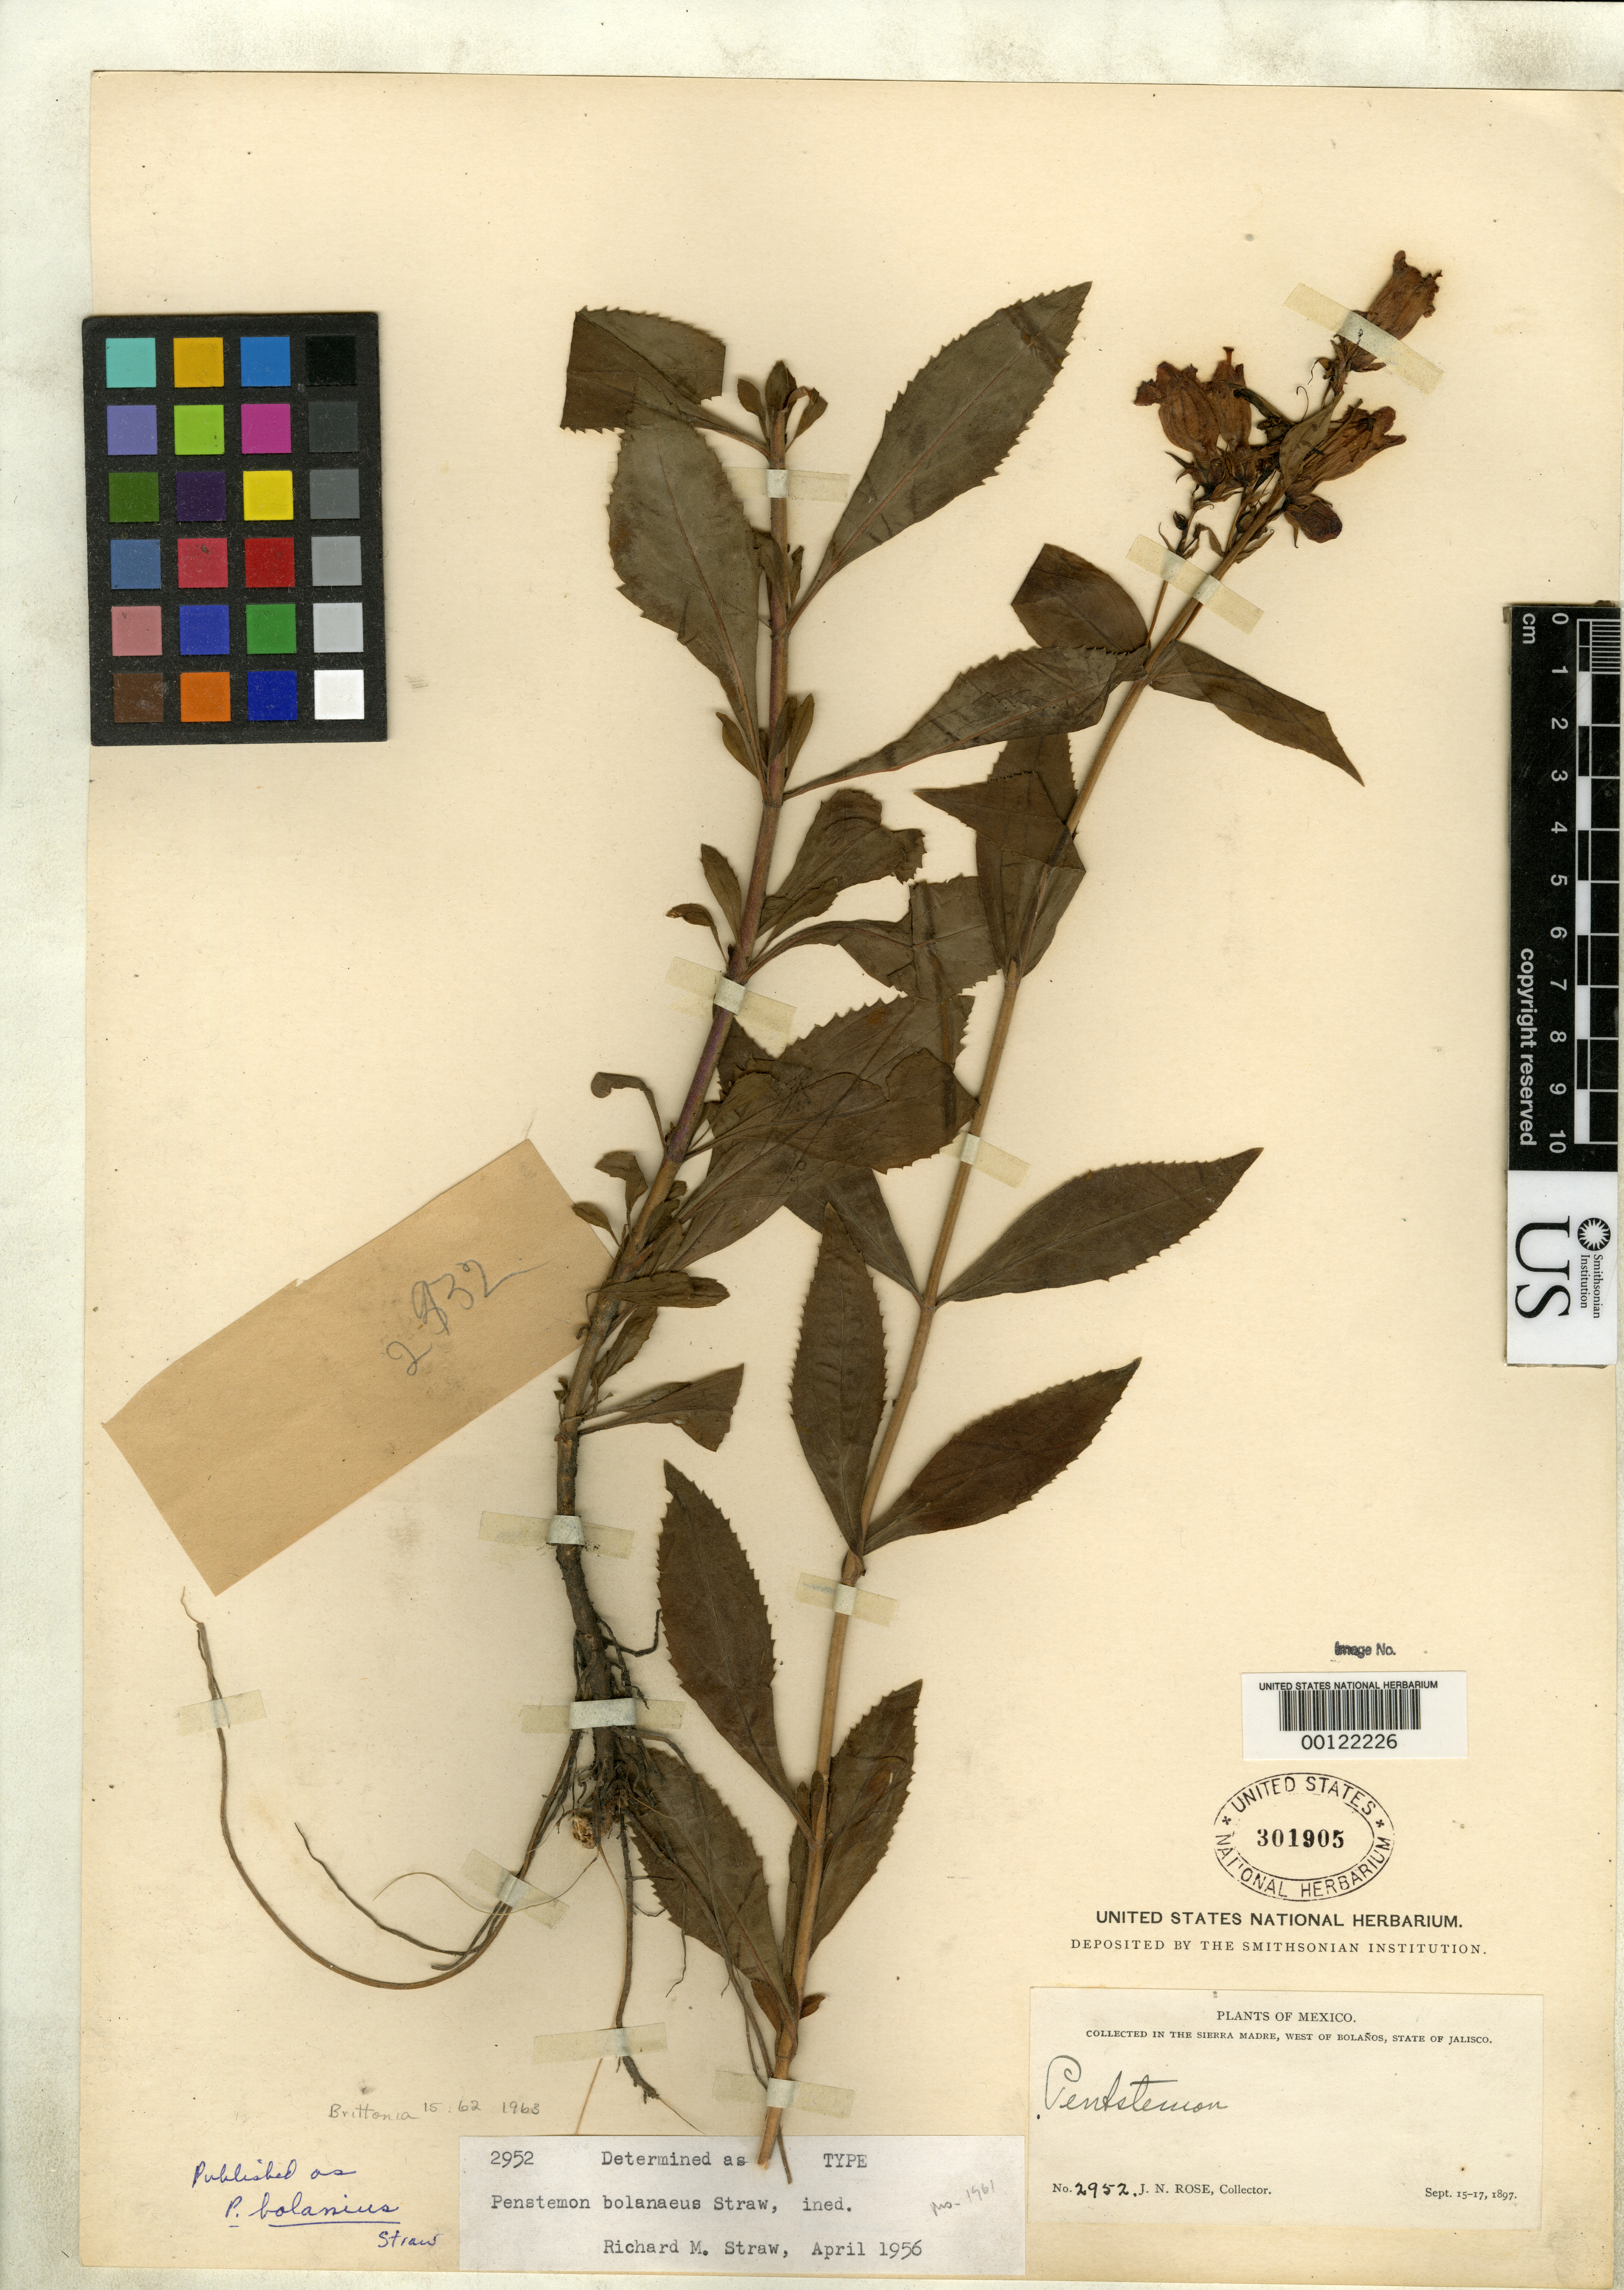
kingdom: Plantae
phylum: Tracheophyta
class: Magnoliopsida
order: Lamiales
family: Plantaginaceae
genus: Penstemon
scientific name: Penstemon bolanius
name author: Straw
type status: Holotype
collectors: J. N. Rose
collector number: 2952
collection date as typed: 15 Sep 1897 to 17 Sep 1897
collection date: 1897-09-15/1897-09-17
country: Mexico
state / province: Jalisco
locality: W of Bolanos.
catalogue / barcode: US 301905